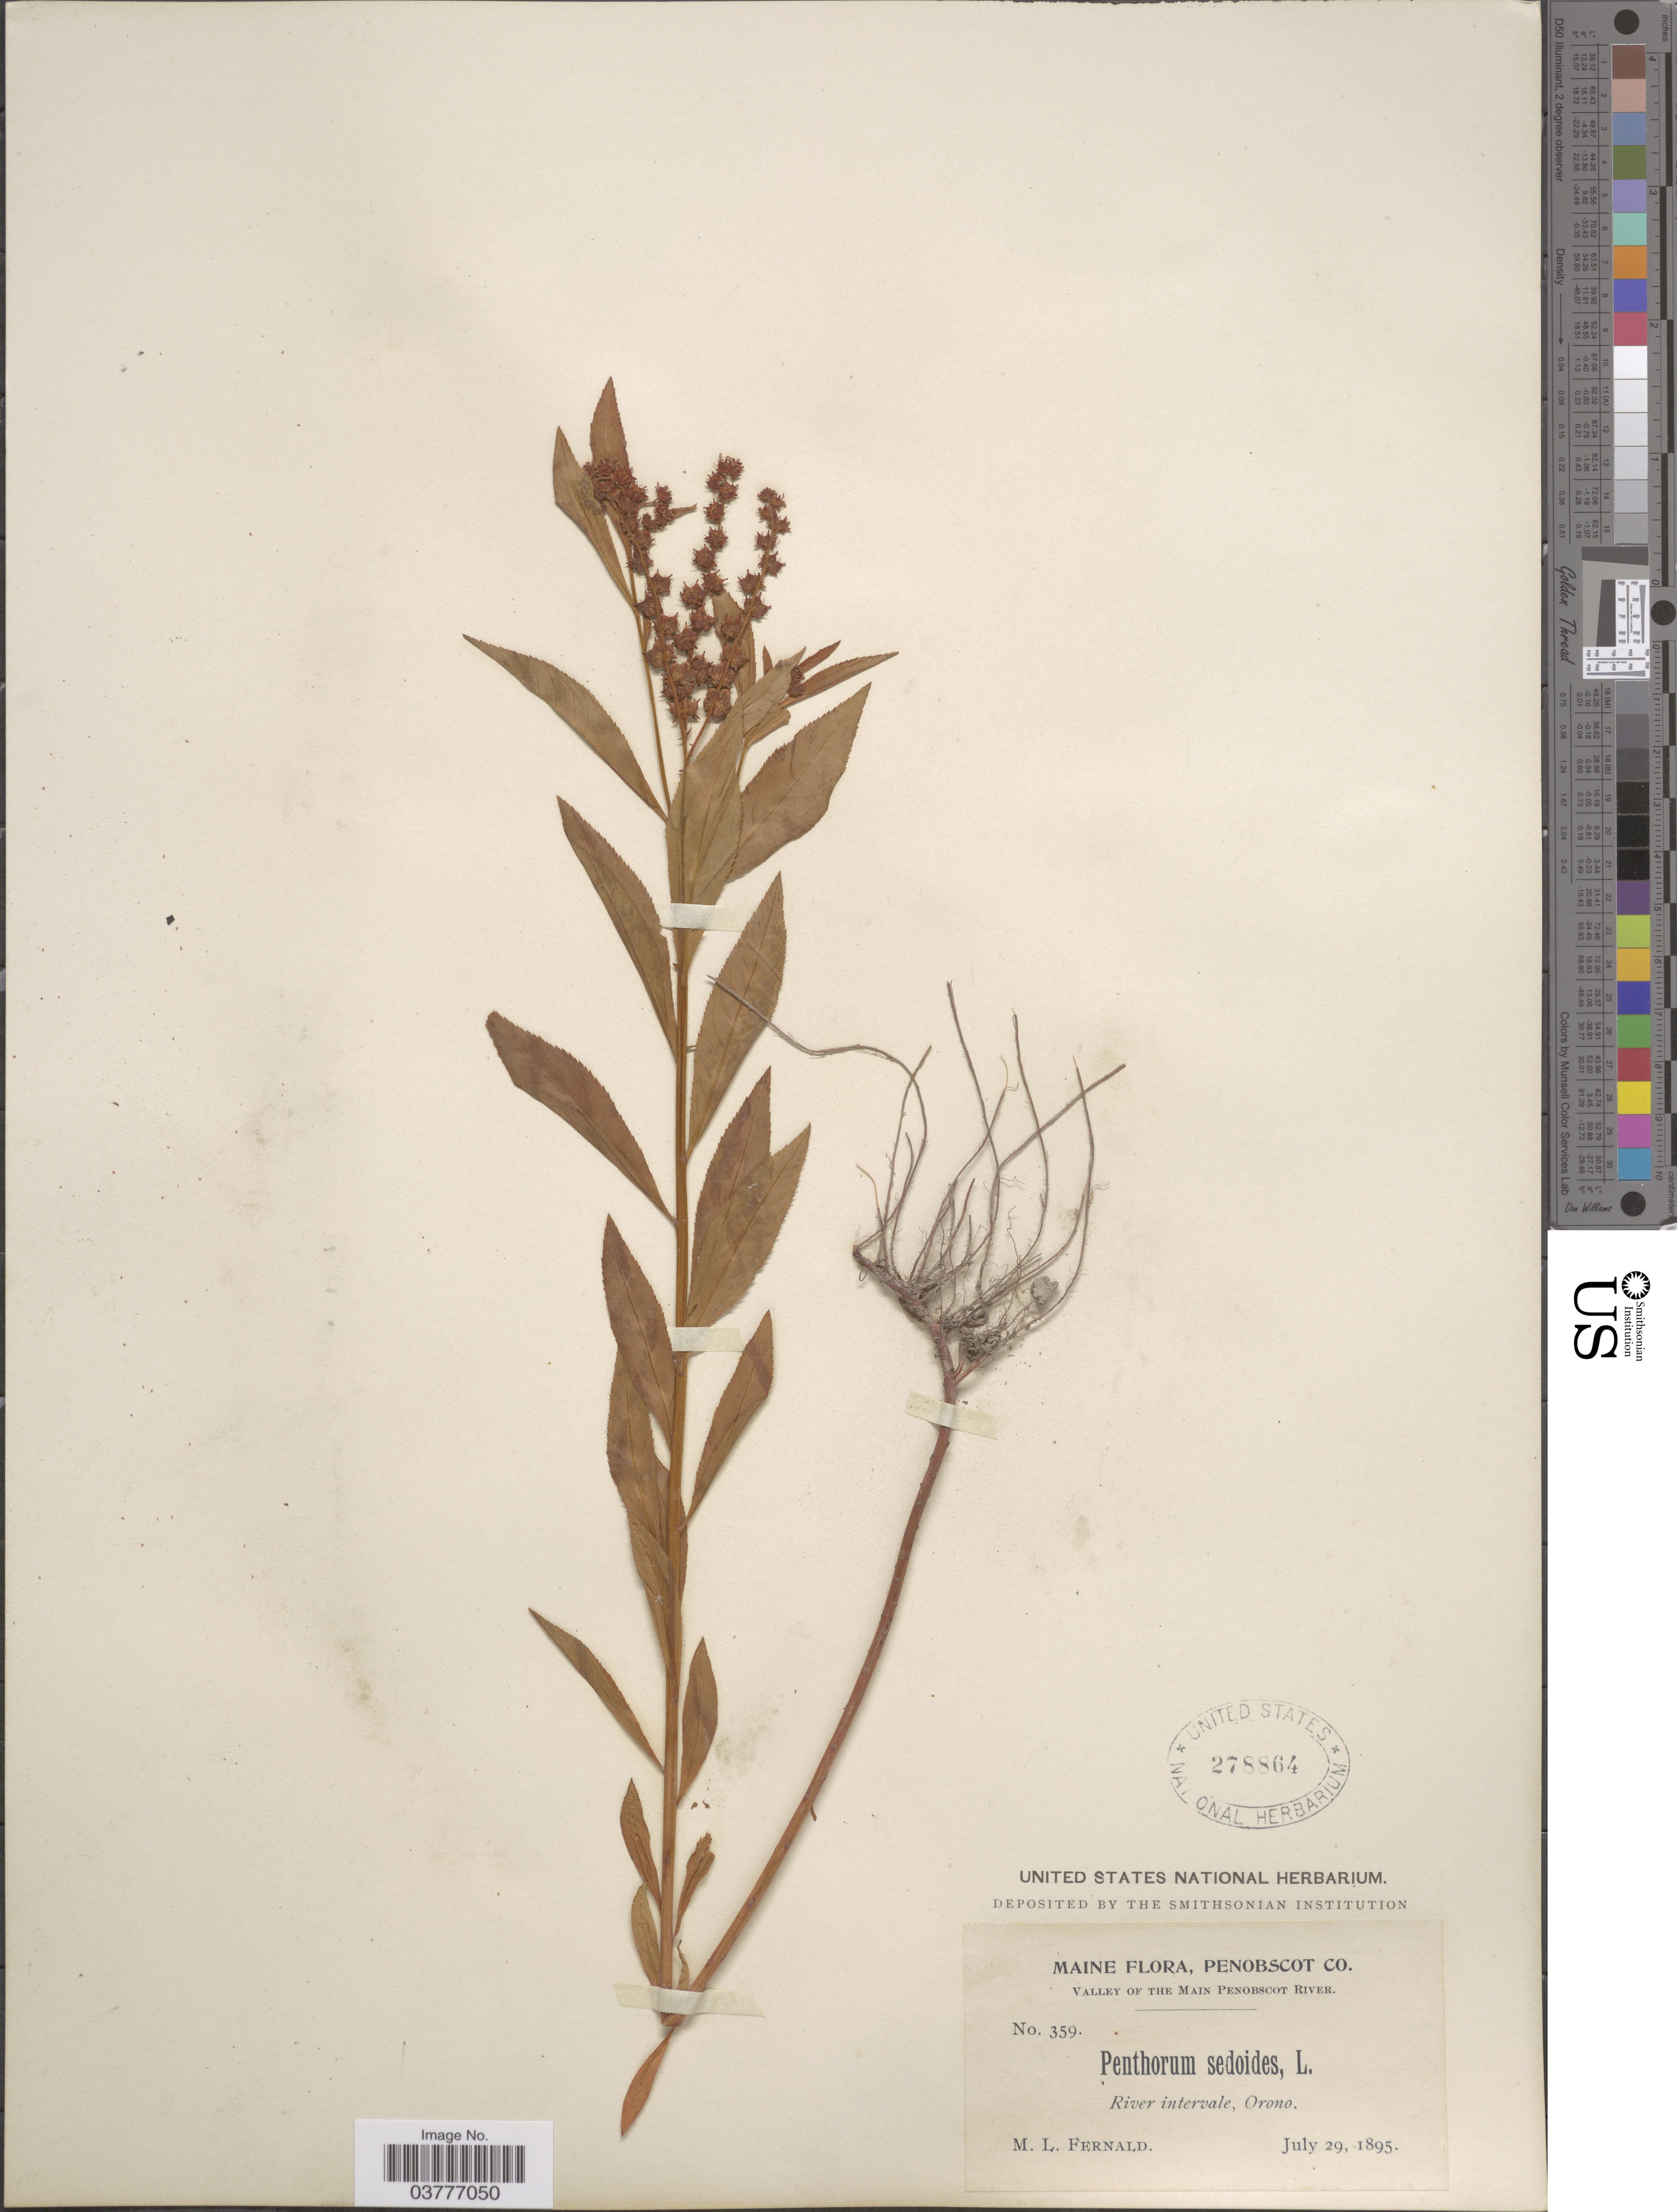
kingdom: Plantae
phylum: Tracheophyta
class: Magnoliopsida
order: Saxifragales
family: Penthoraceae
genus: Penthorum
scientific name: Penthorum sedoides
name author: L.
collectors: M. L. Fernald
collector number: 359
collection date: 1895-07-29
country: United States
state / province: Maine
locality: Penobscot Co. Valley of the Main Penobscot River. River intervale, Orono.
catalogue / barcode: US 278864